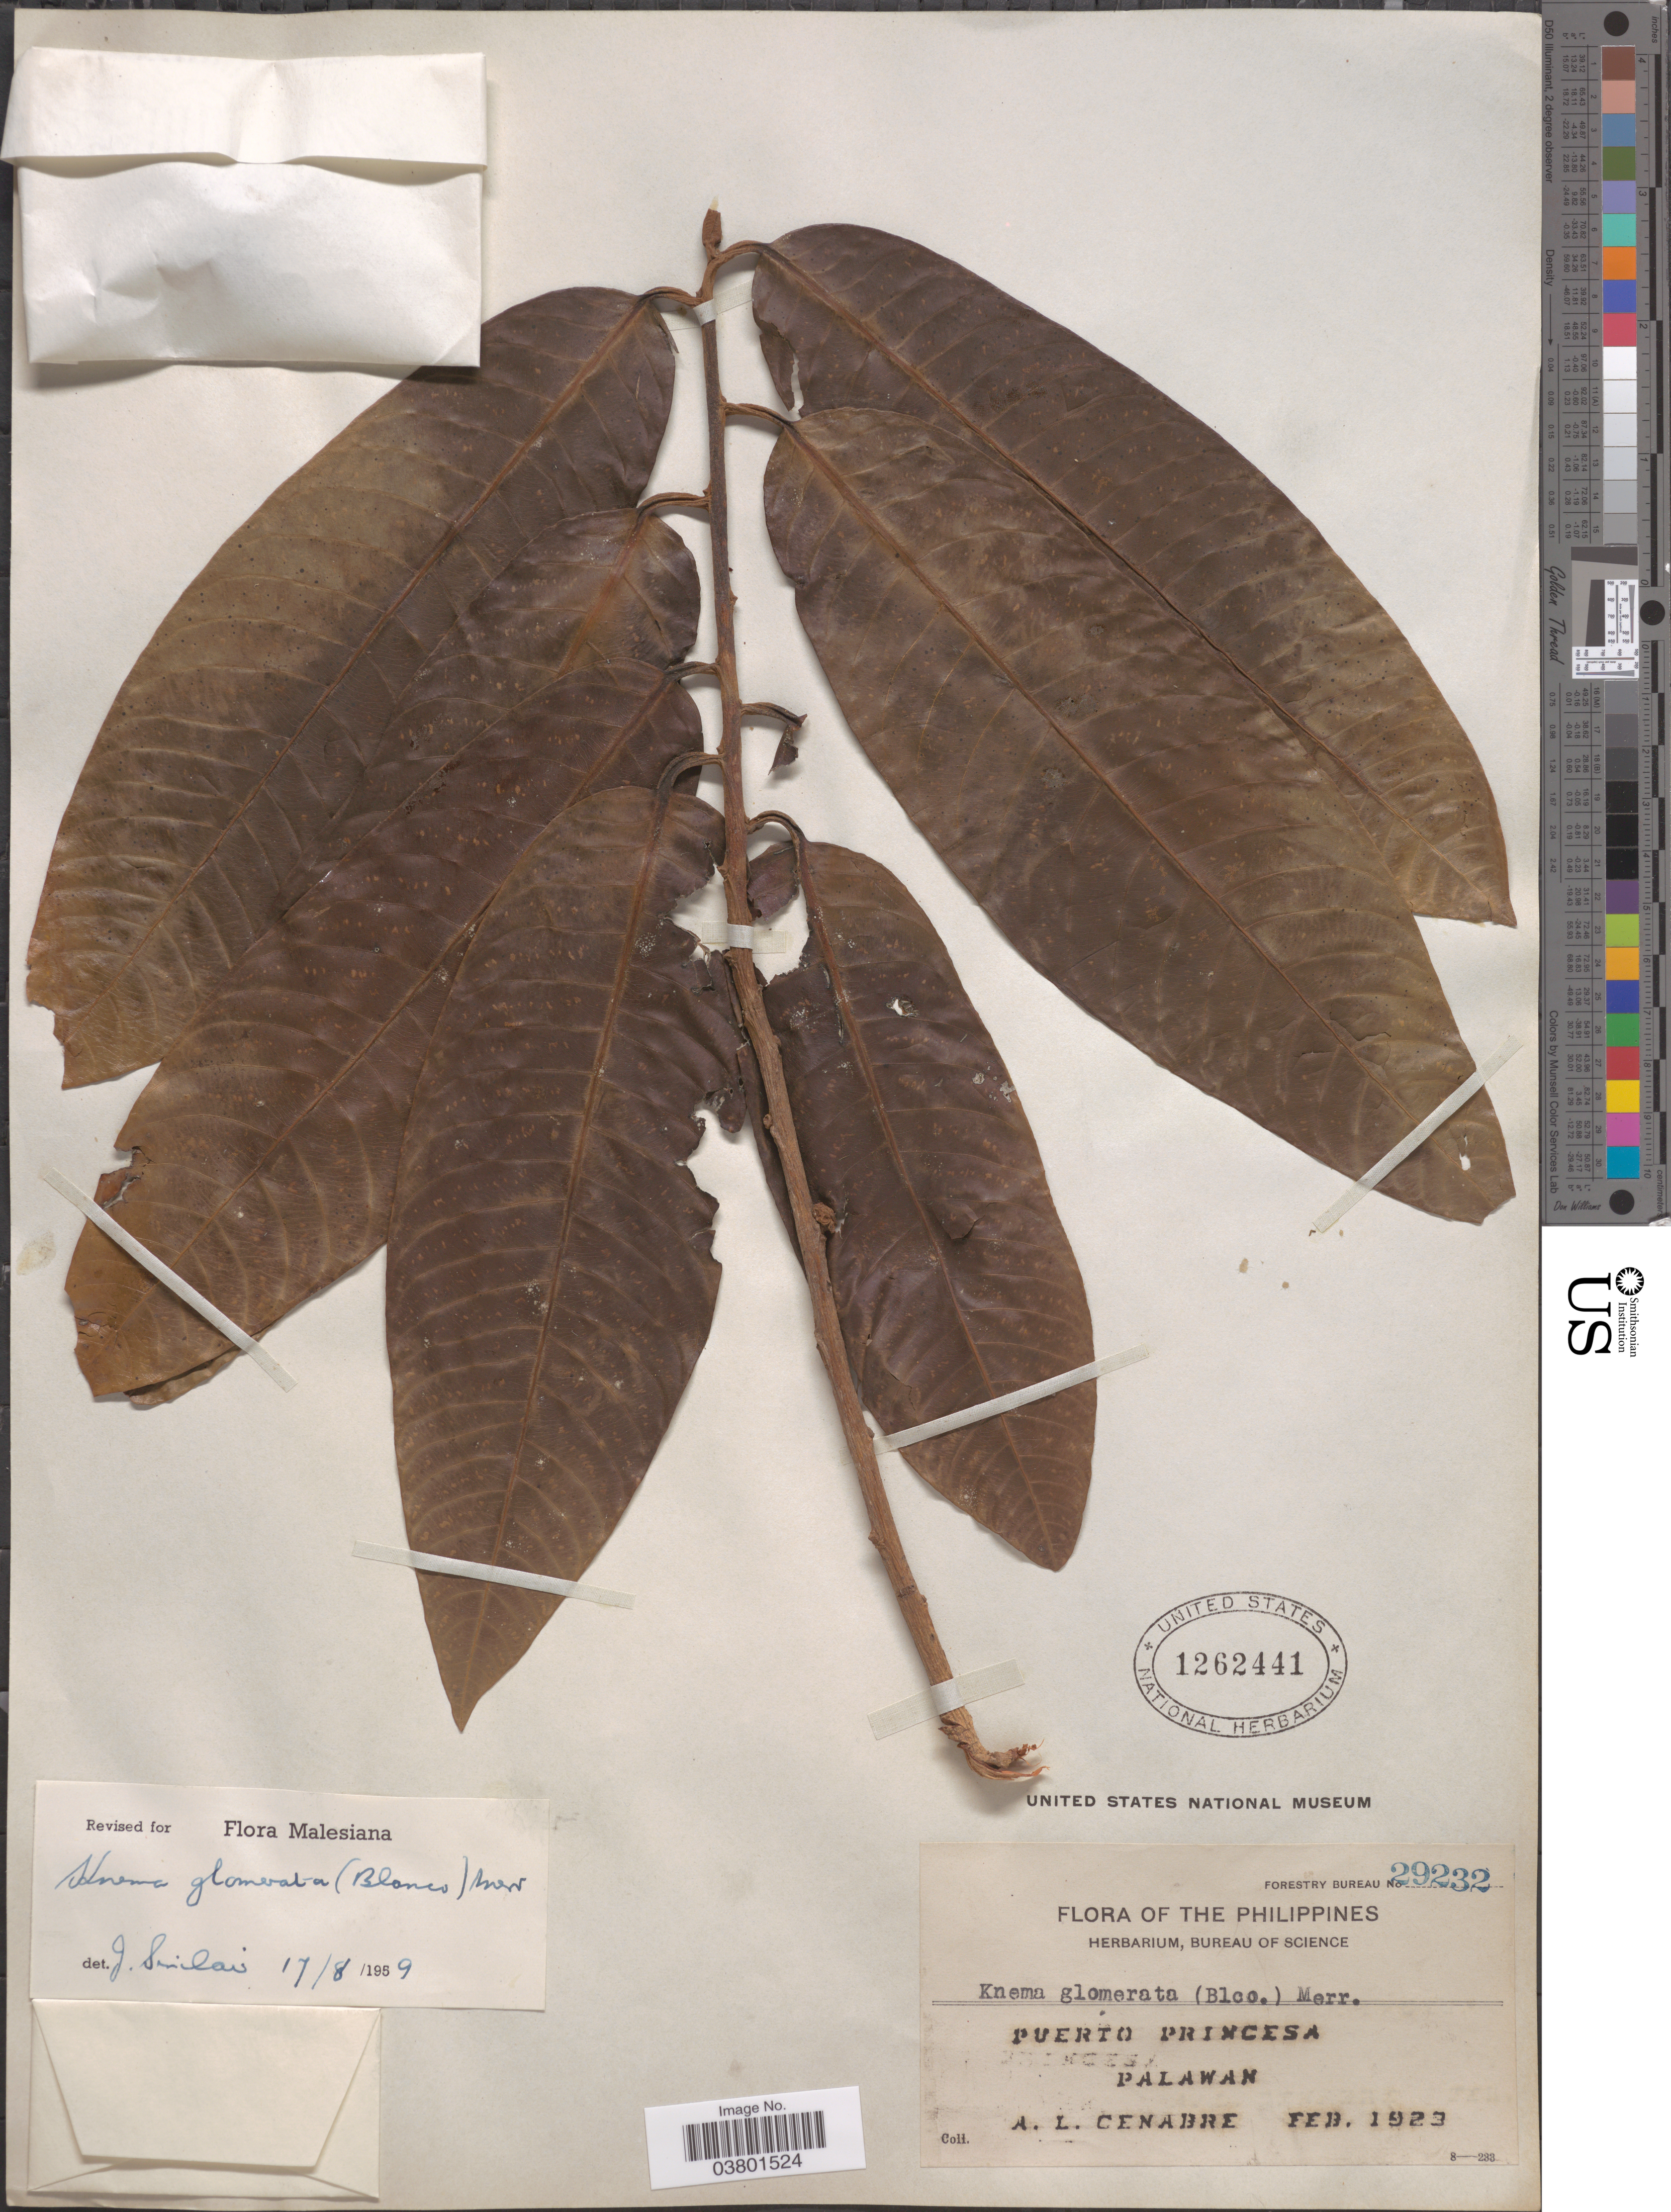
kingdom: Plantae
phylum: Tracheophyta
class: Magnoliopsida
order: Magnoliales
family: Myristicaceae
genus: Knema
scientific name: Knema glomerata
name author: (Blanco) Merr.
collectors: A. Cenabre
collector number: Forestry Bureau 29232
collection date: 1923-02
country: Philippines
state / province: Mimaropa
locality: Puerto Princesa. Palawan.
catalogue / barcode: US 1262441